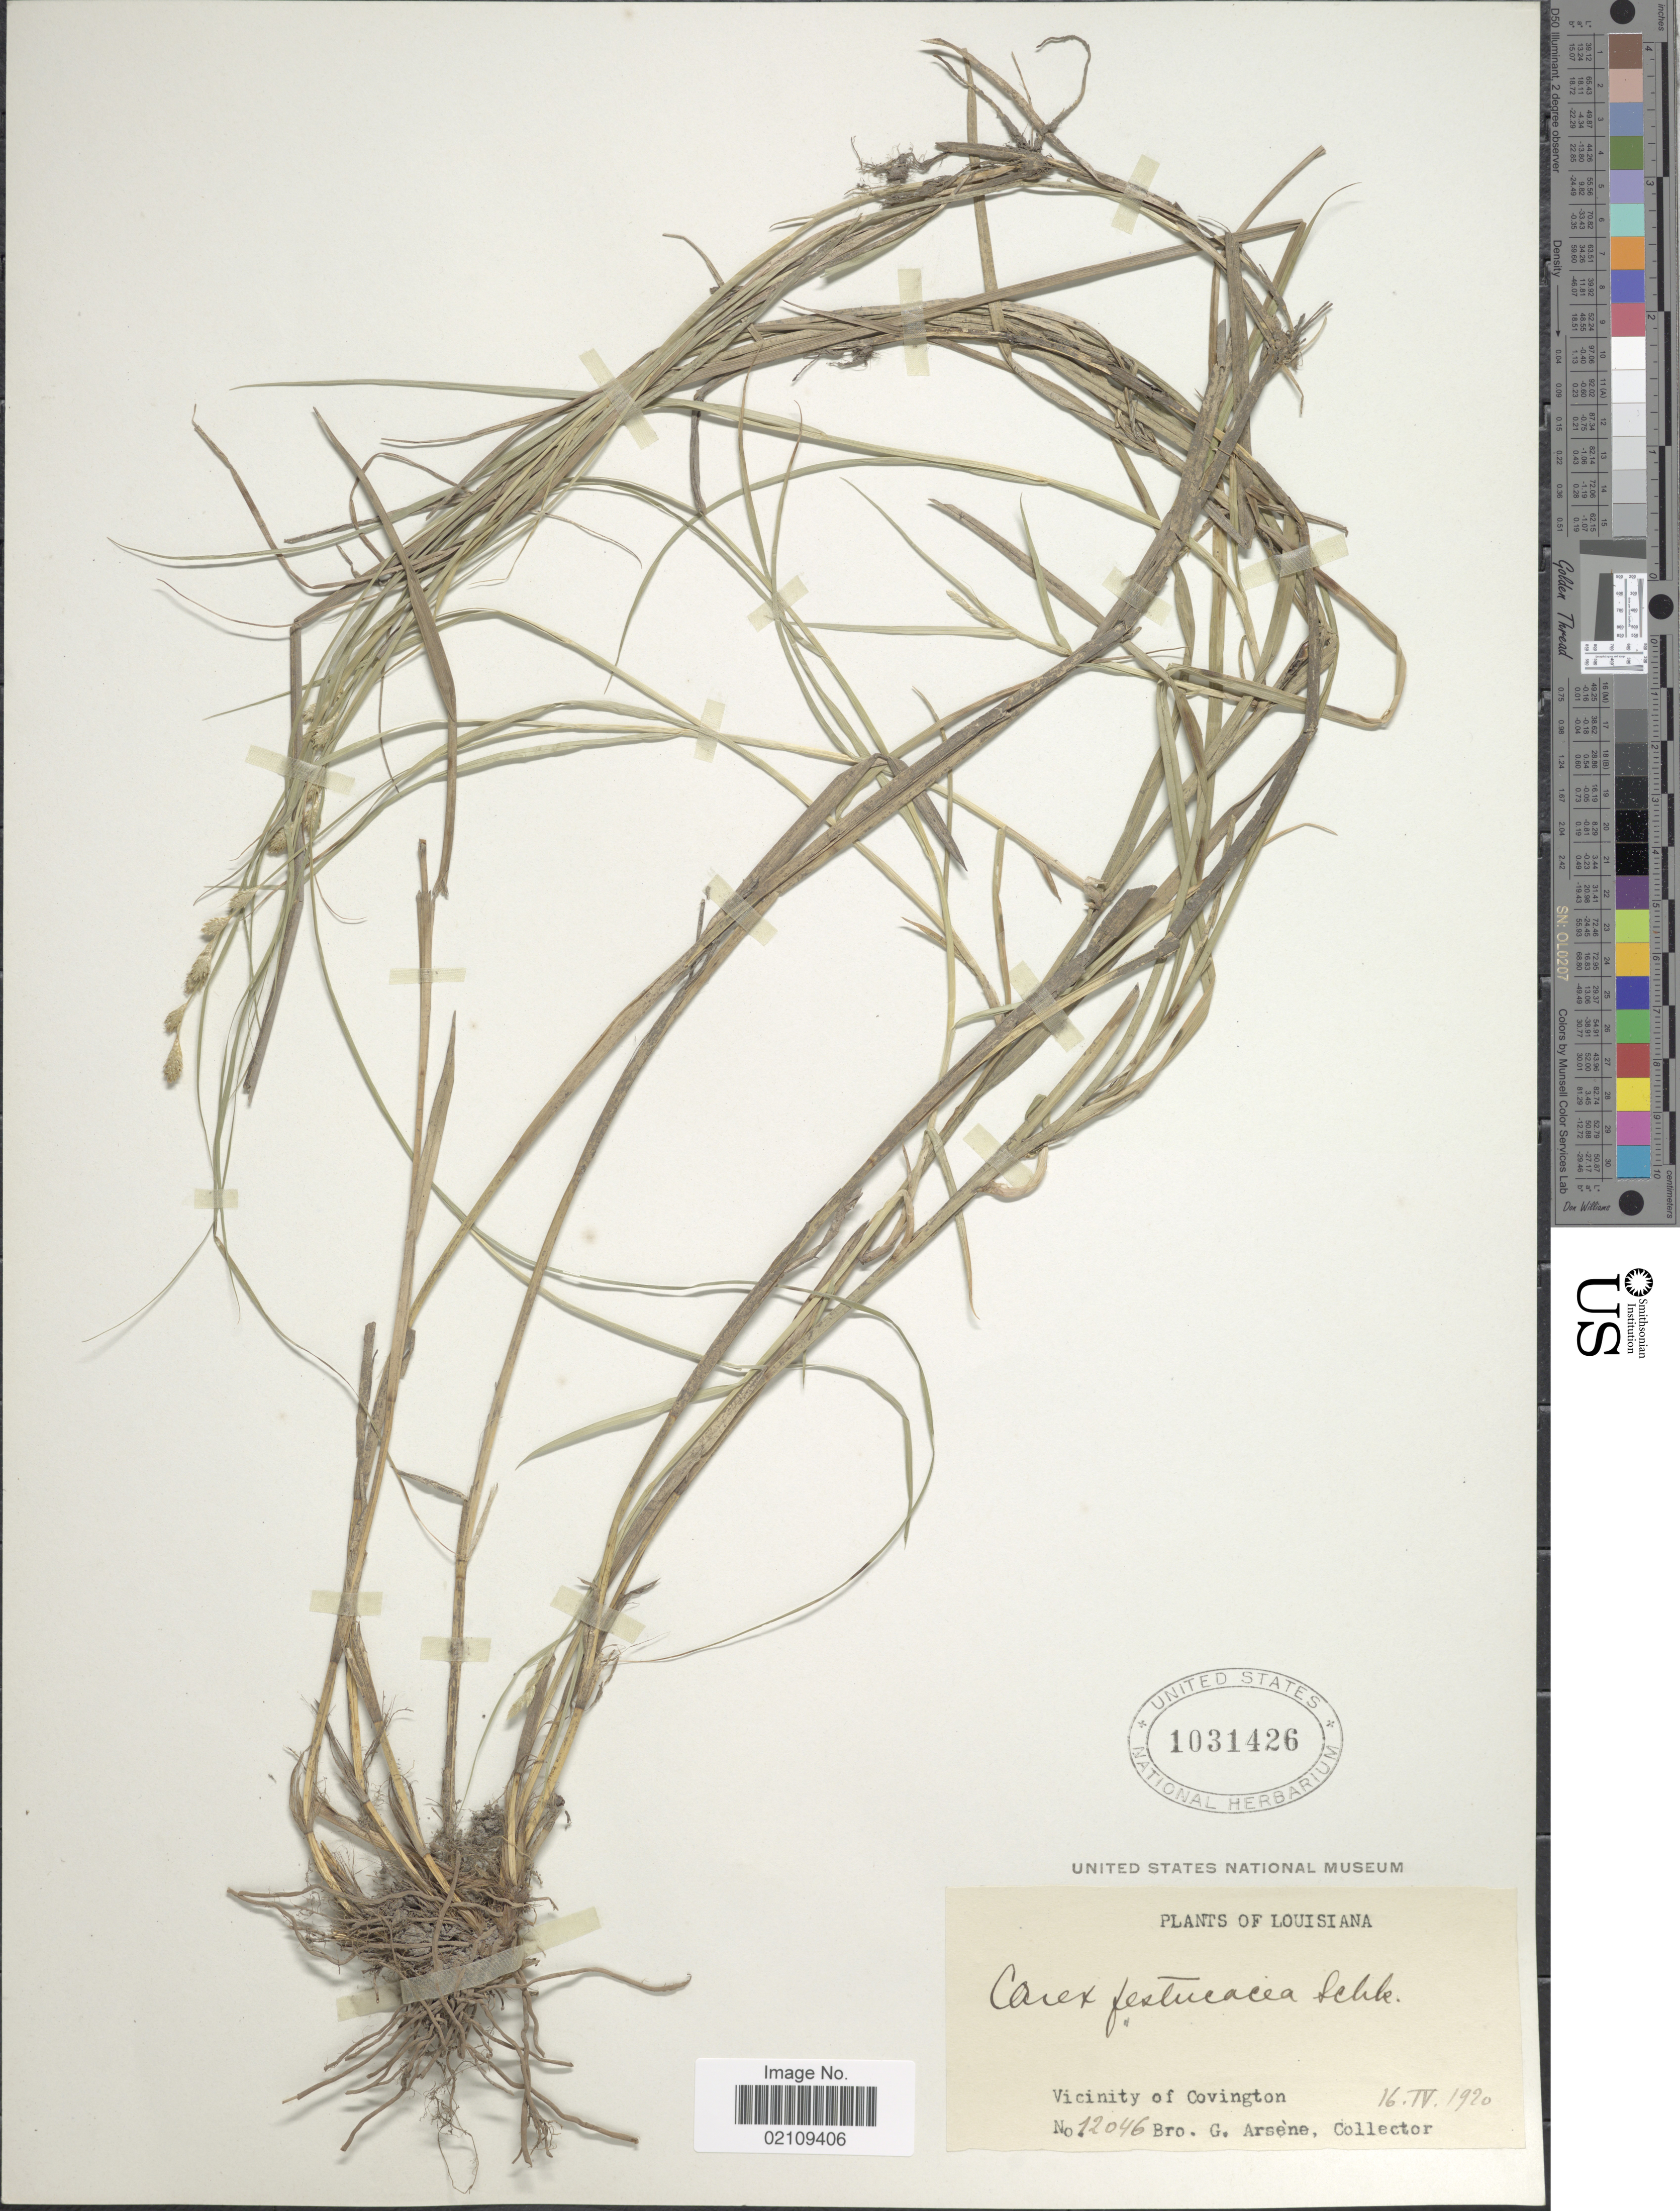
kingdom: Plantae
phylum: Tracheophyta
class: Liliopsida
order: Poales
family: Cyperaceae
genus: Carex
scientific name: Carex festucacea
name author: Willd.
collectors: Bro. G. Arsène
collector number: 12046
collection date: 1920-04-16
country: United States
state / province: Louisiana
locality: Vicinity of Covington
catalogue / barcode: US 1031426